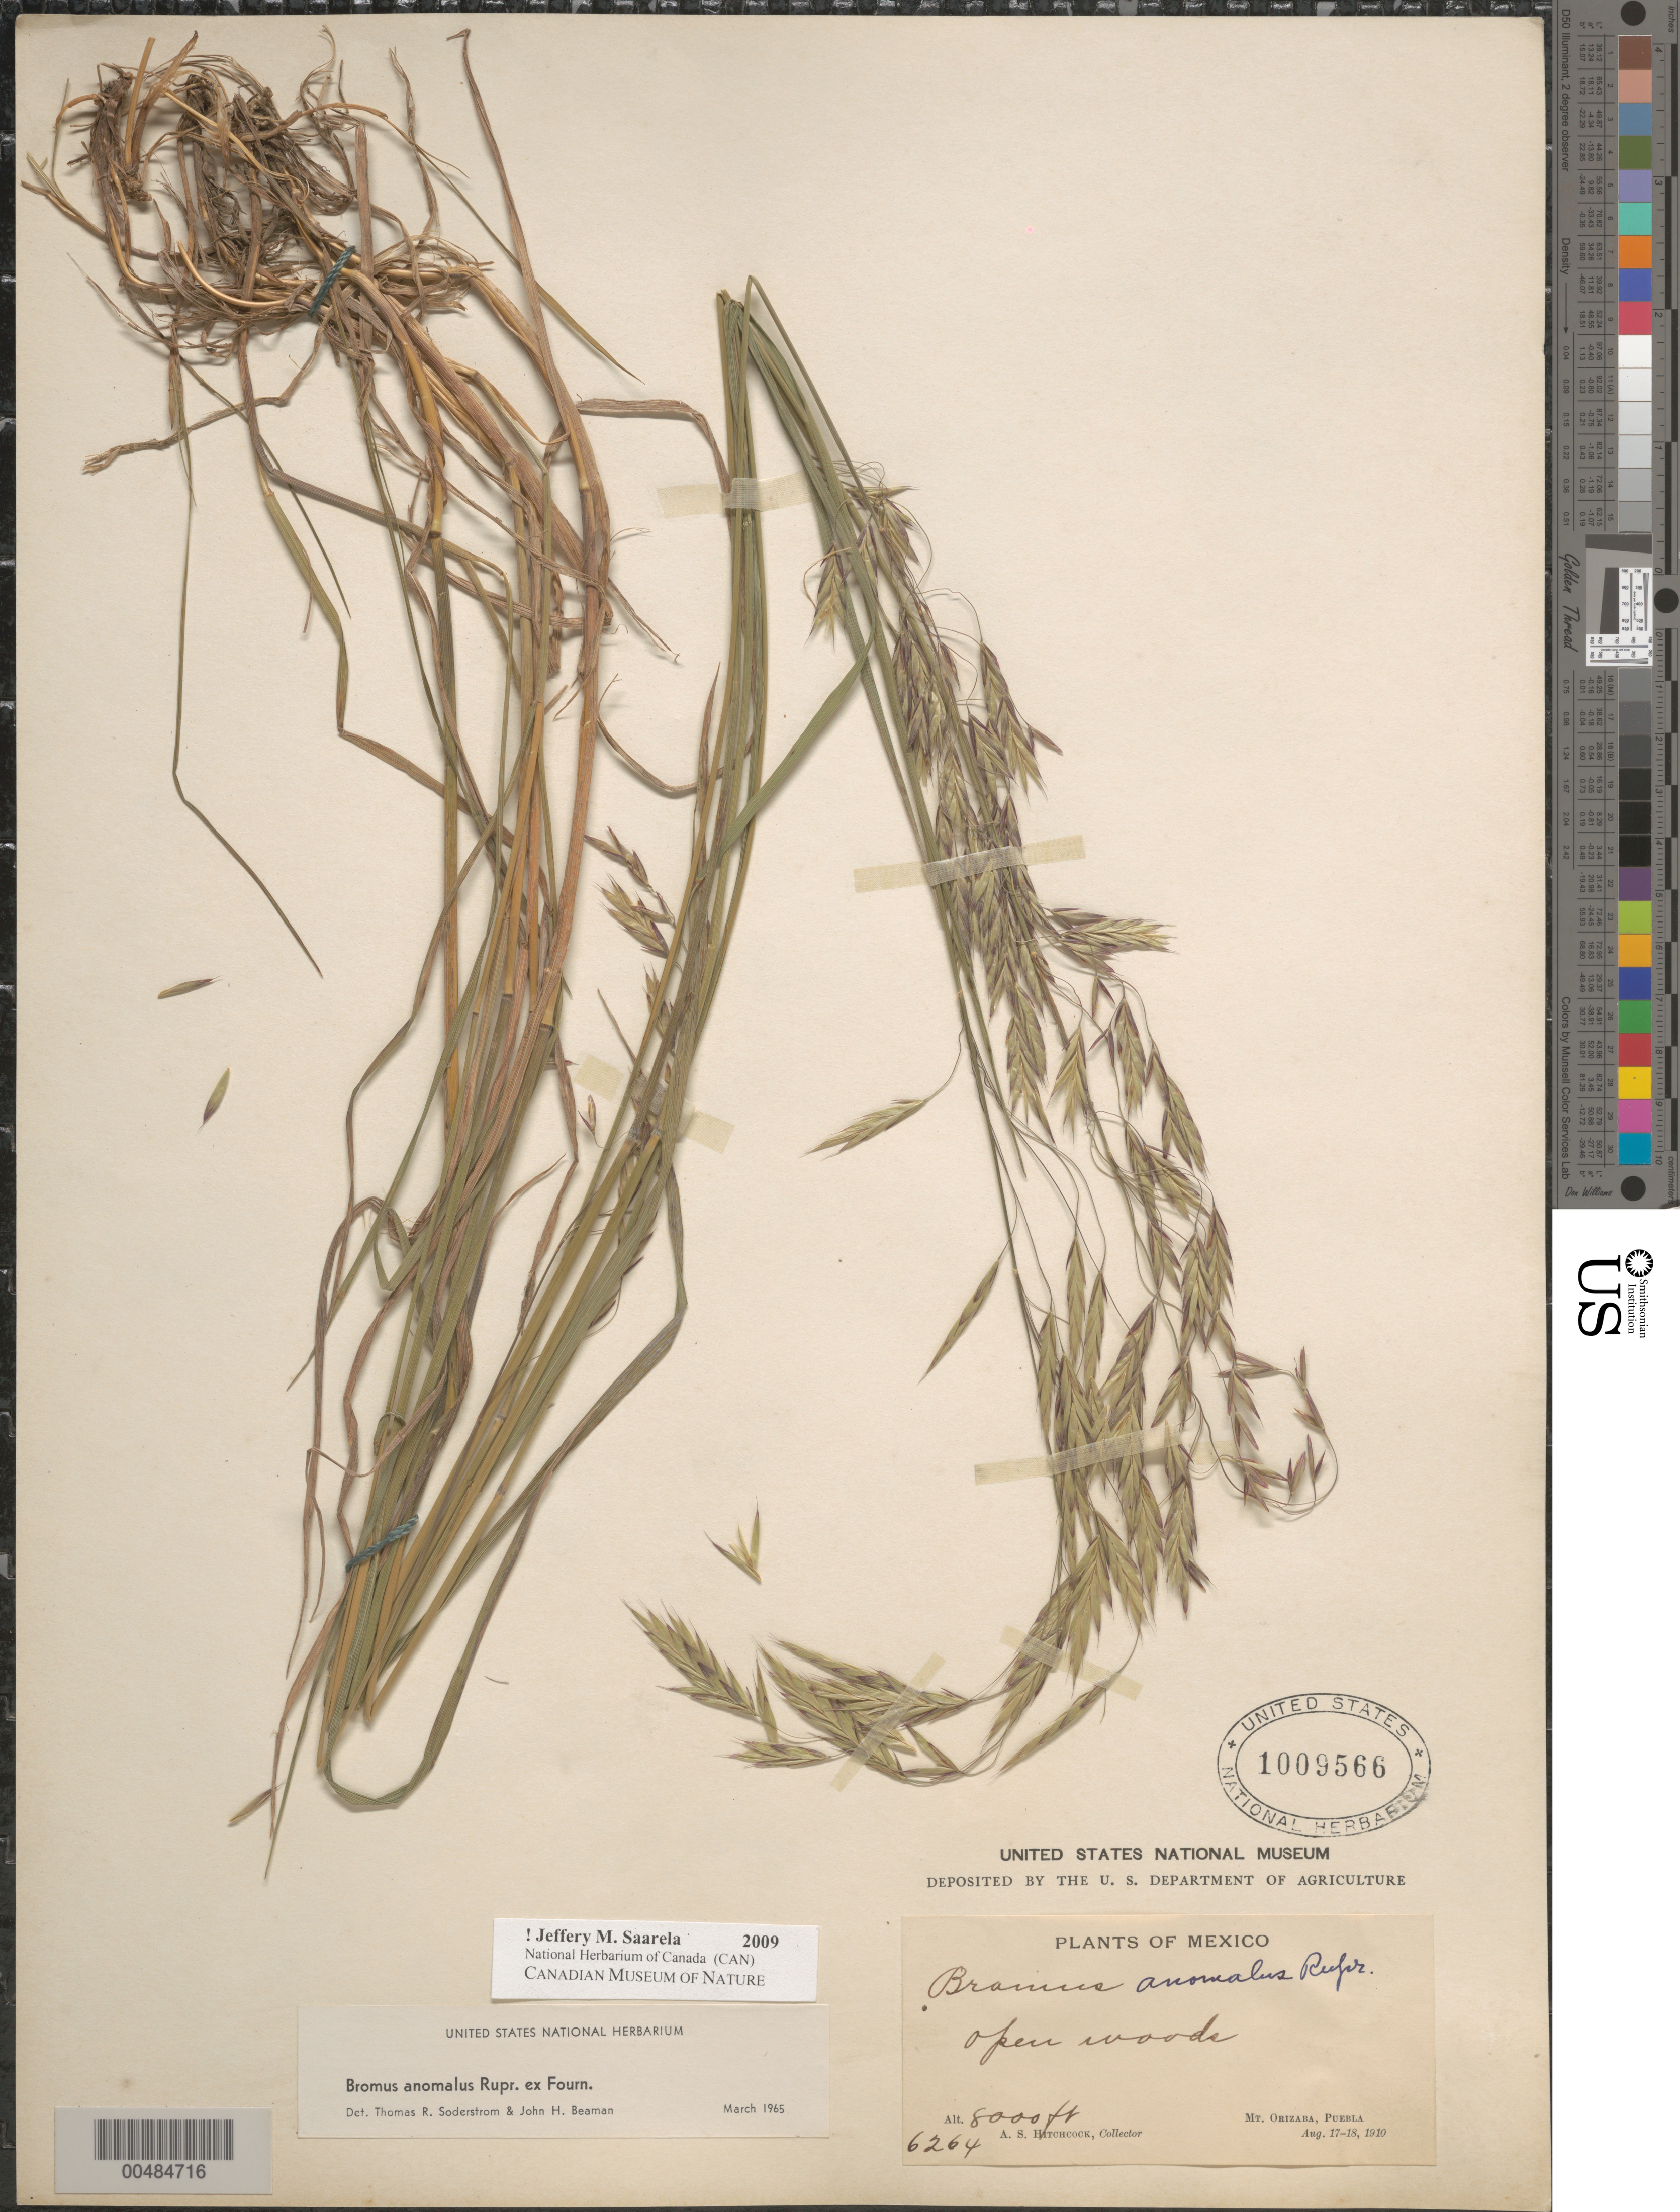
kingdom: Plantae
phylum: Tracheophyta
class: Liliopsida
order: Poales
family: Poaceae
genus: Bromus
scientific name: Bromus anomalus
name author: Rupr. ex E. Fourn.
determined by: Soderstrom, T. R.; Beaman, J. H.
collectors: A. S. Hitchcock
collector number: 6264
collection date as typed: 17 Aug 1910 to 18 Aug 1910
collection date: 1910-08-17/1910-08-18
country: Mexico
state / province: Puebla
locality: Mt. Orizaba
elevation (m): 2438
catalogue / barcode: US 1009566